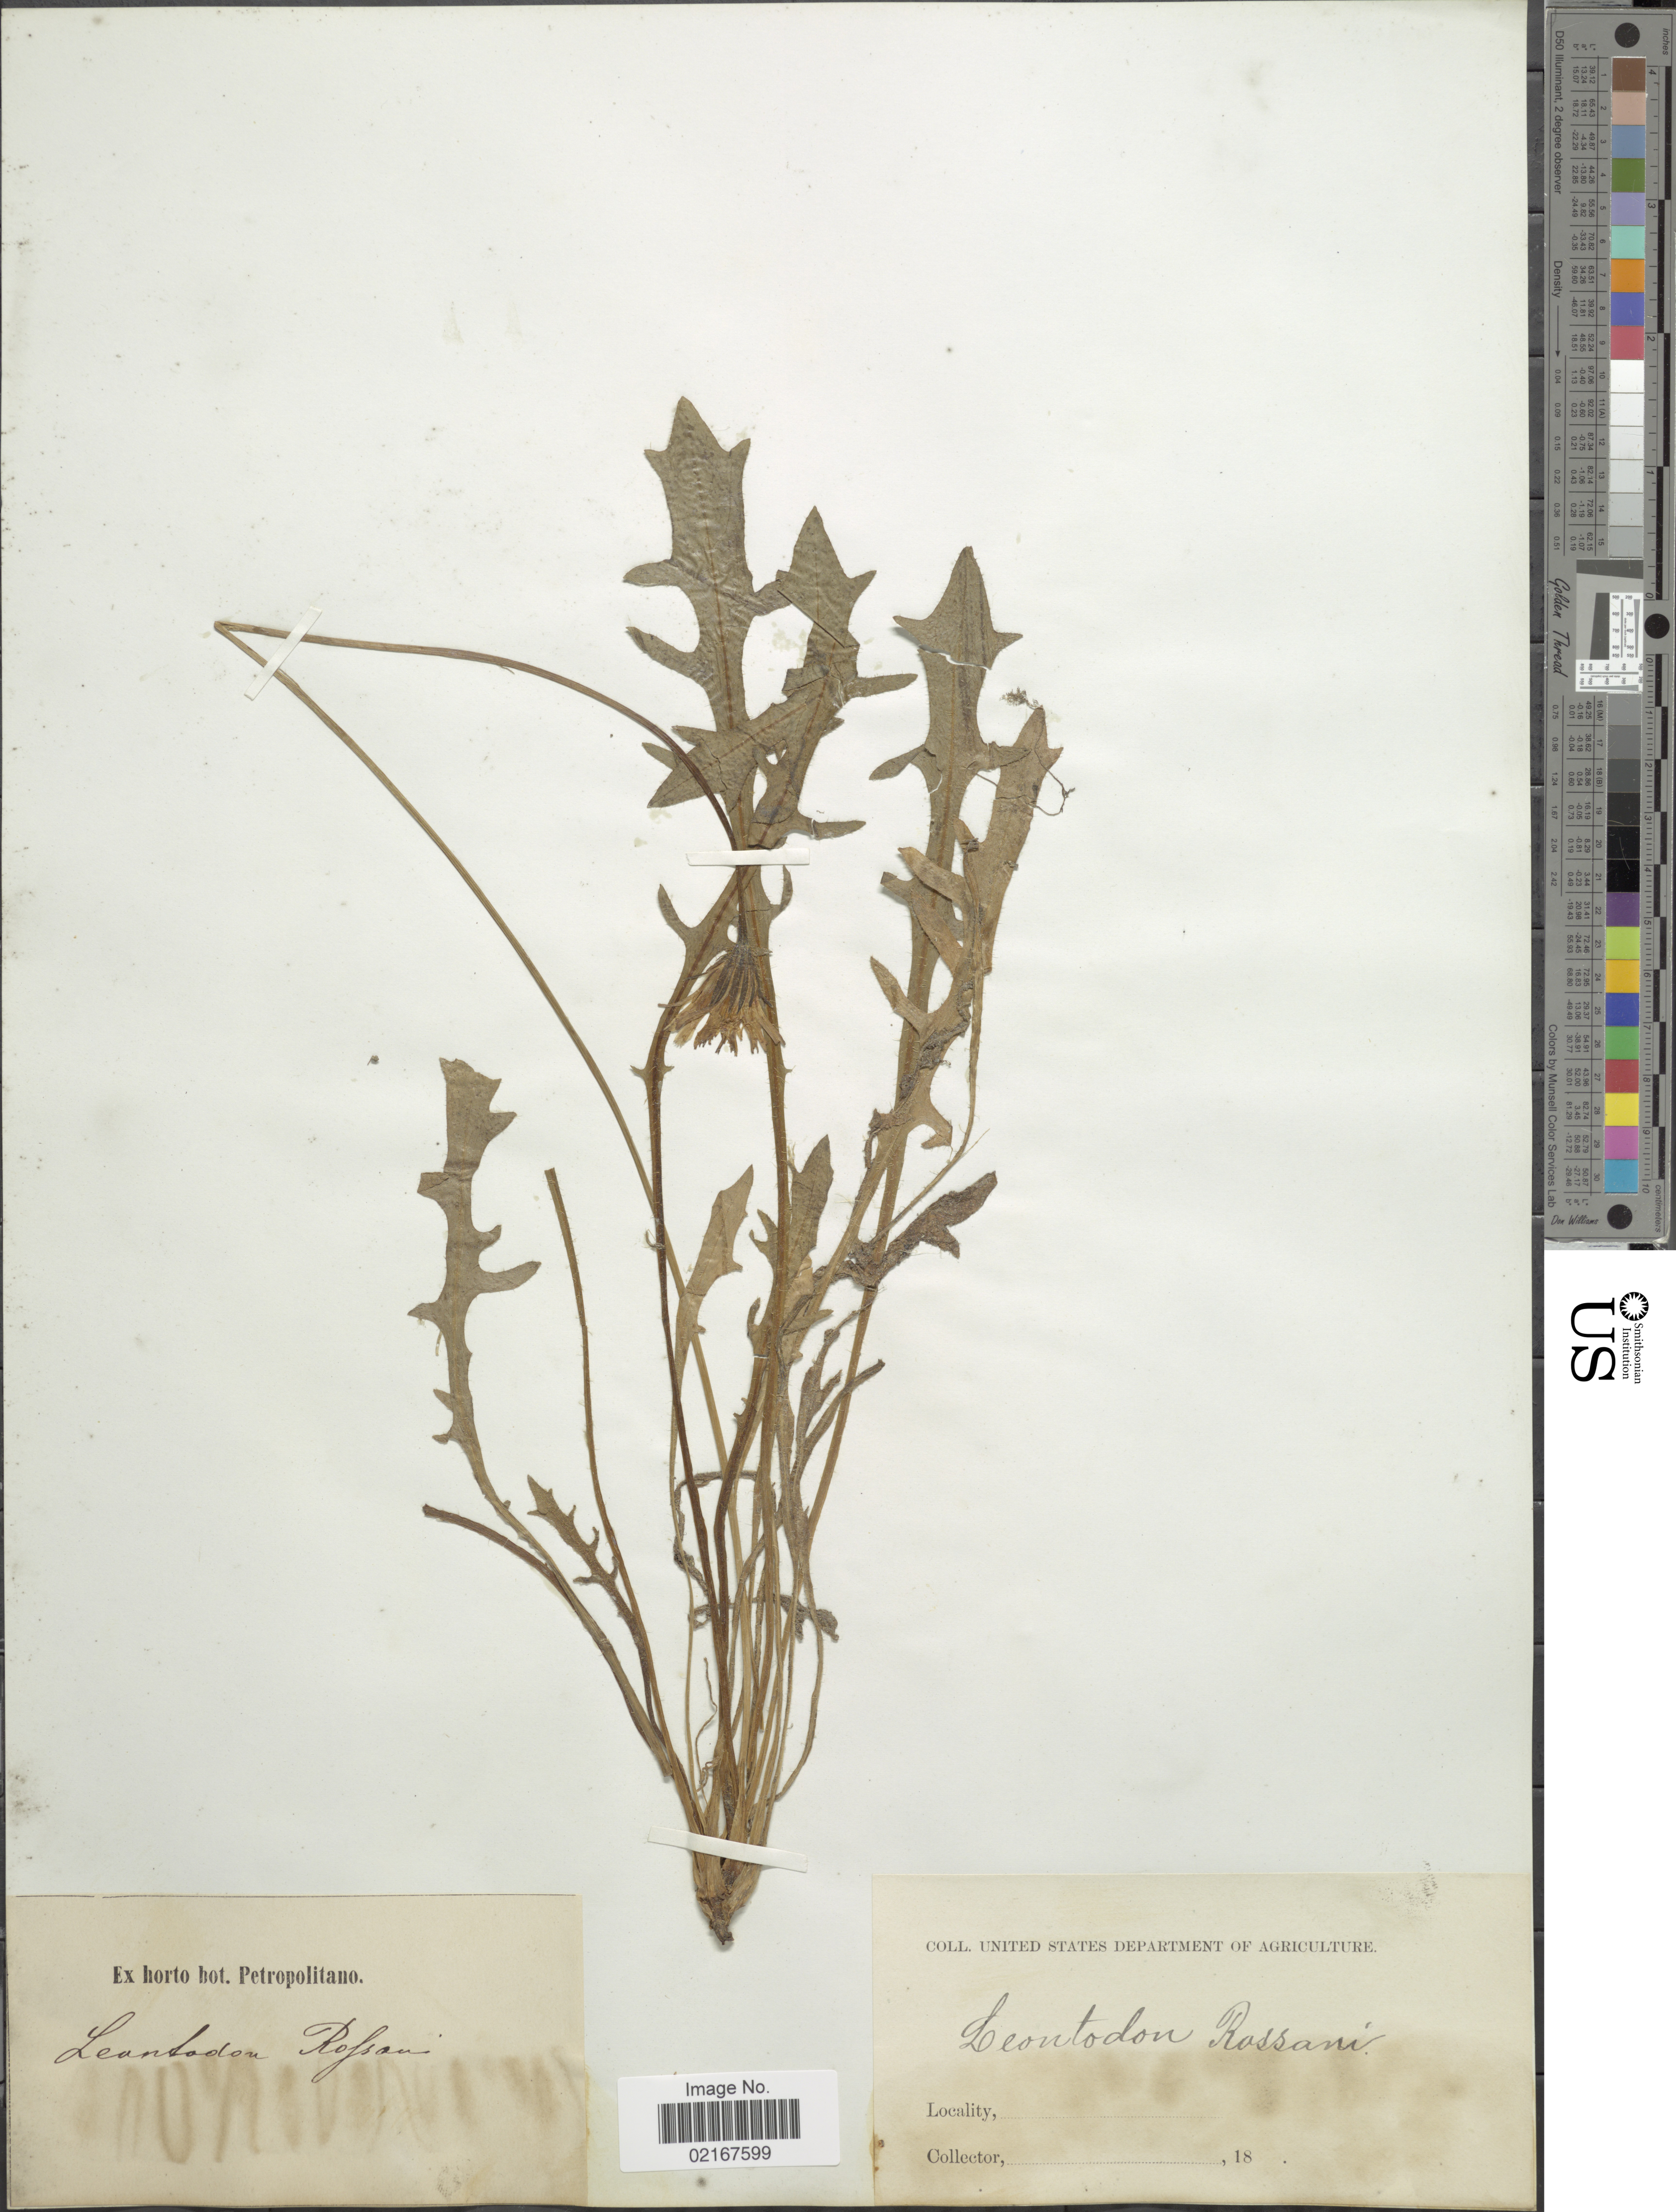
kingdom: Plantae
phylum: Tracheophyta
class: Magnoliopsida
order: Asterales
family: Asteraceae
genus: Leontodon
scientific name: Leontodon hirtus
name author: L.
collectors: ex Horto Bot. Petropolitano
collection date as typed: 18